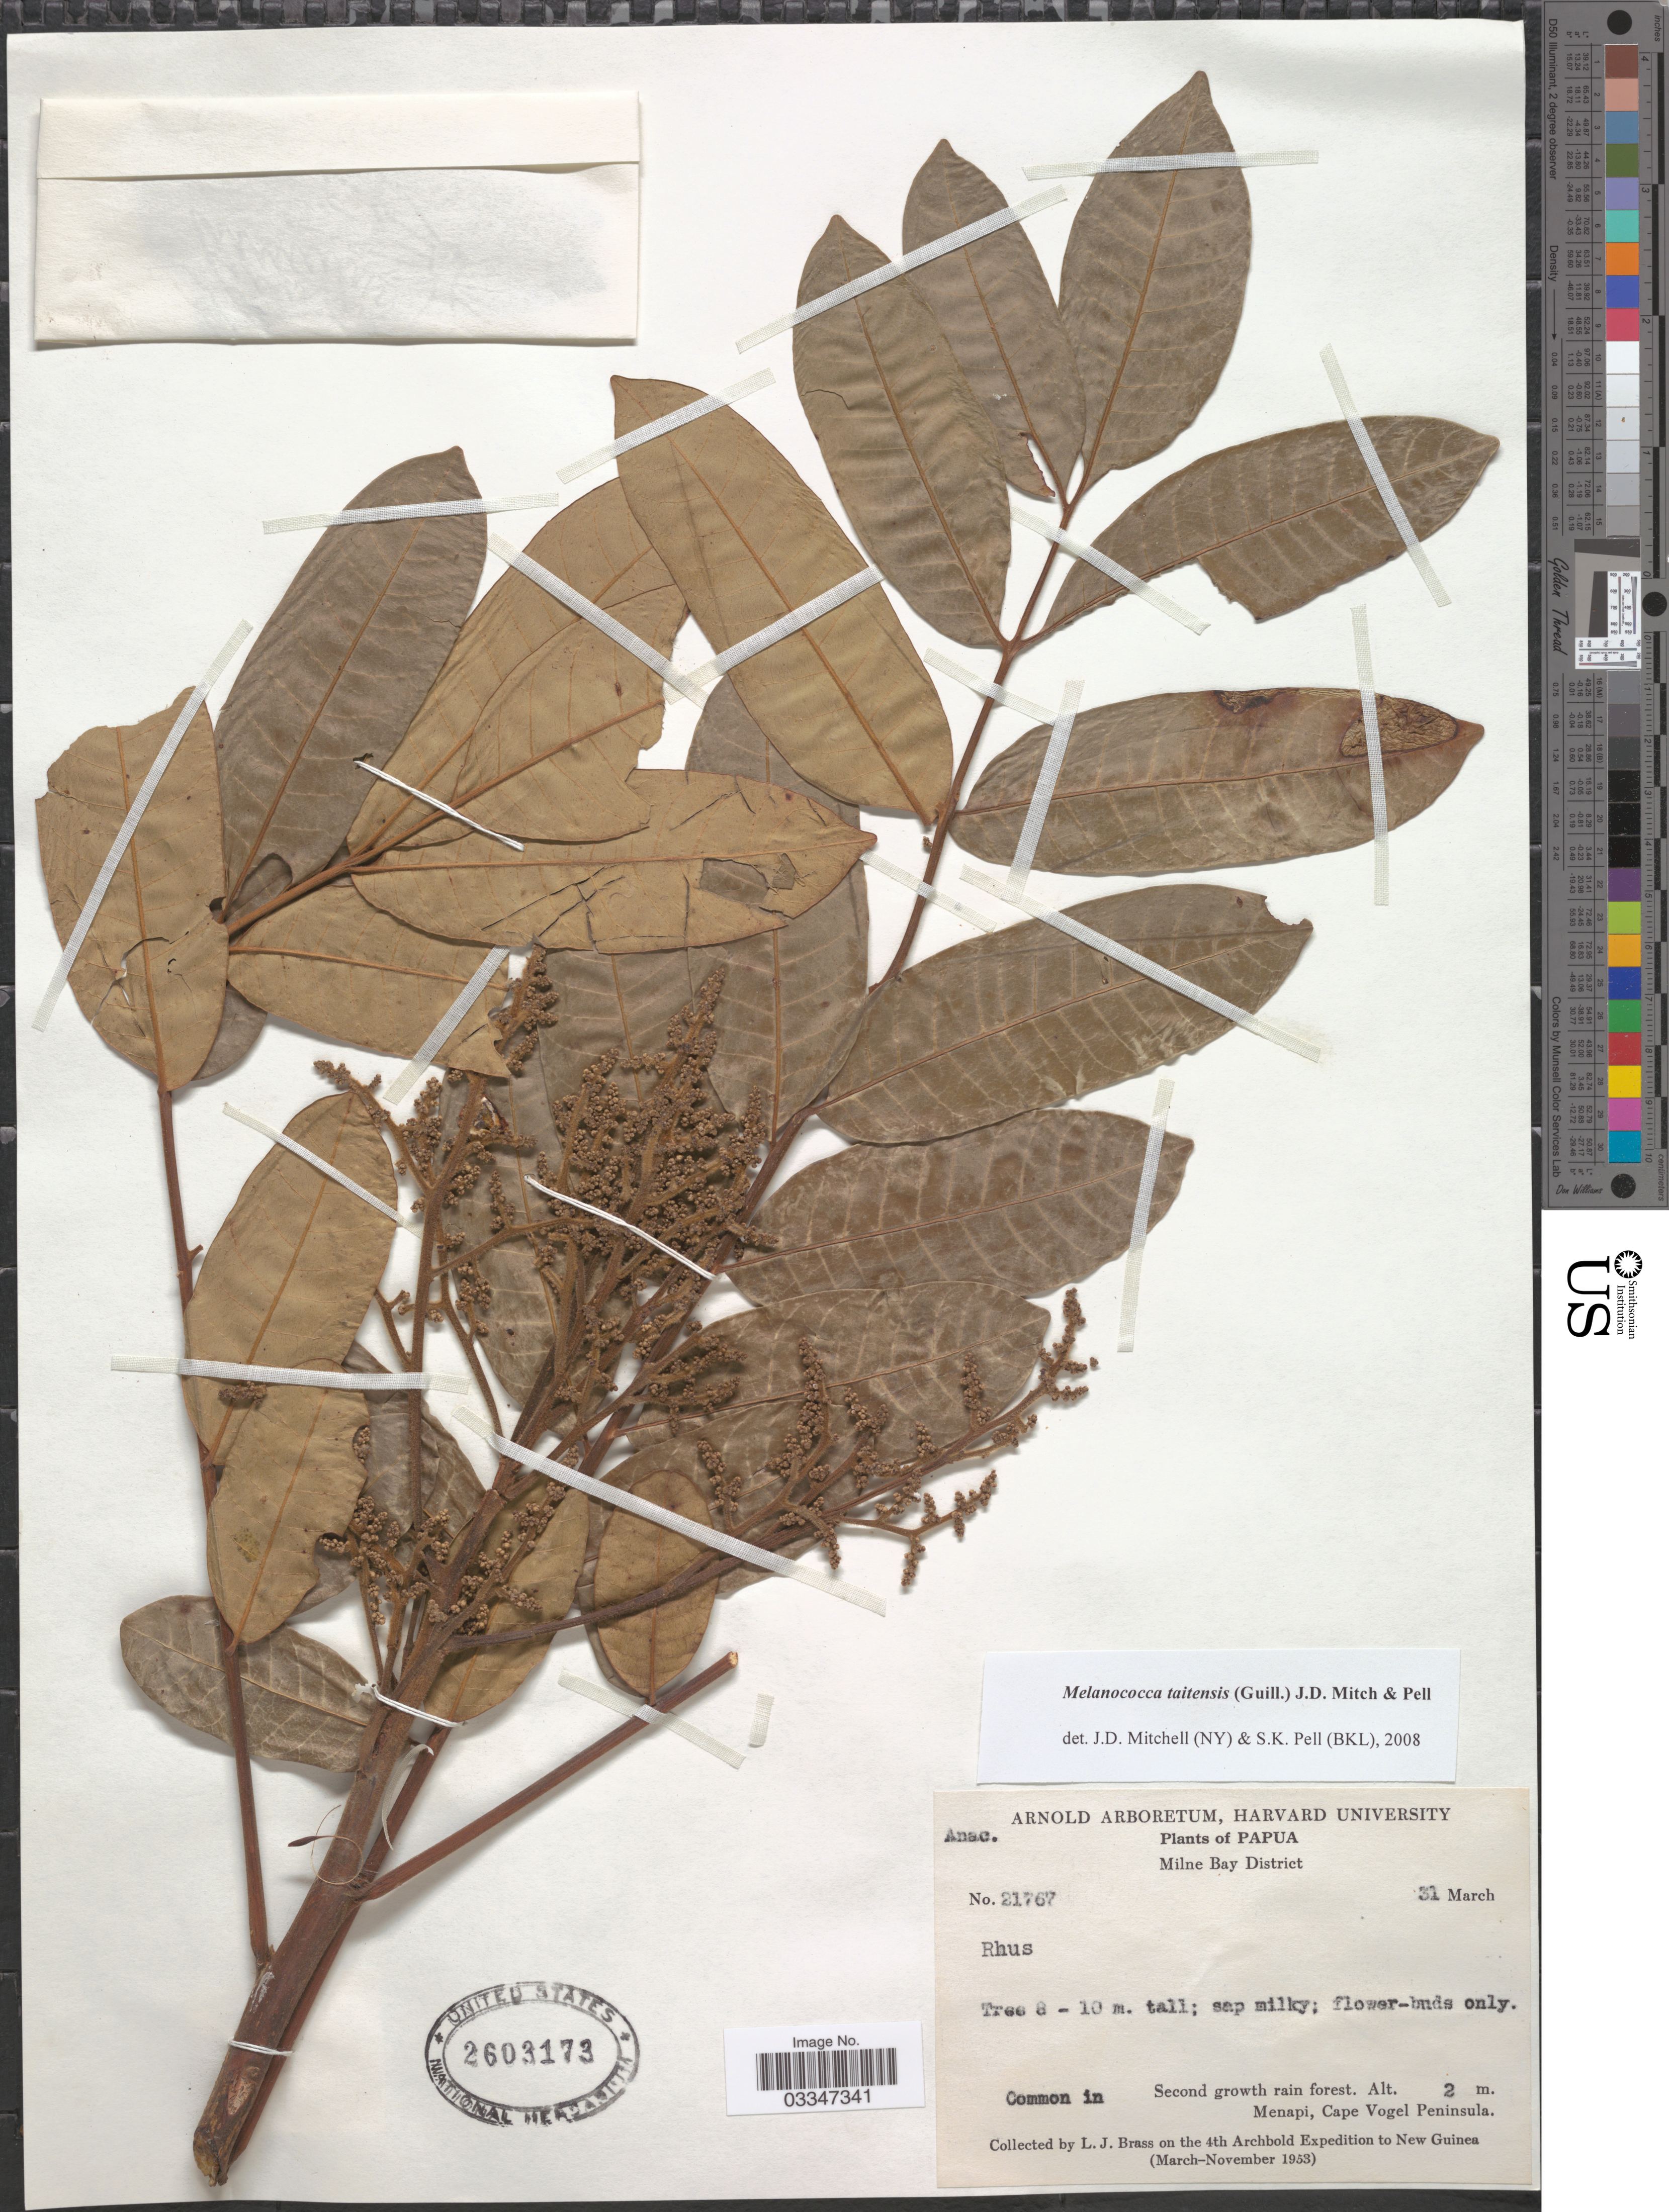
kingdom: Plantae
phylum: Tracheophyta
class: Magnoliopsida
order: Sapindales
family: Anacardiaceae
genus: Rhus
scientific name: Rhus taitensis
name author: Guill.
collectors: L. J. Brass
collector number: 21767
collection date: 1953-03-31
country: Papua New Guinea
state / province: Milne Bay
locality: Papua. Milne Bay District. Menapi, Cape Vogel Peninsula.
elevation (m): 2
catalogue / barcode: US 2603173